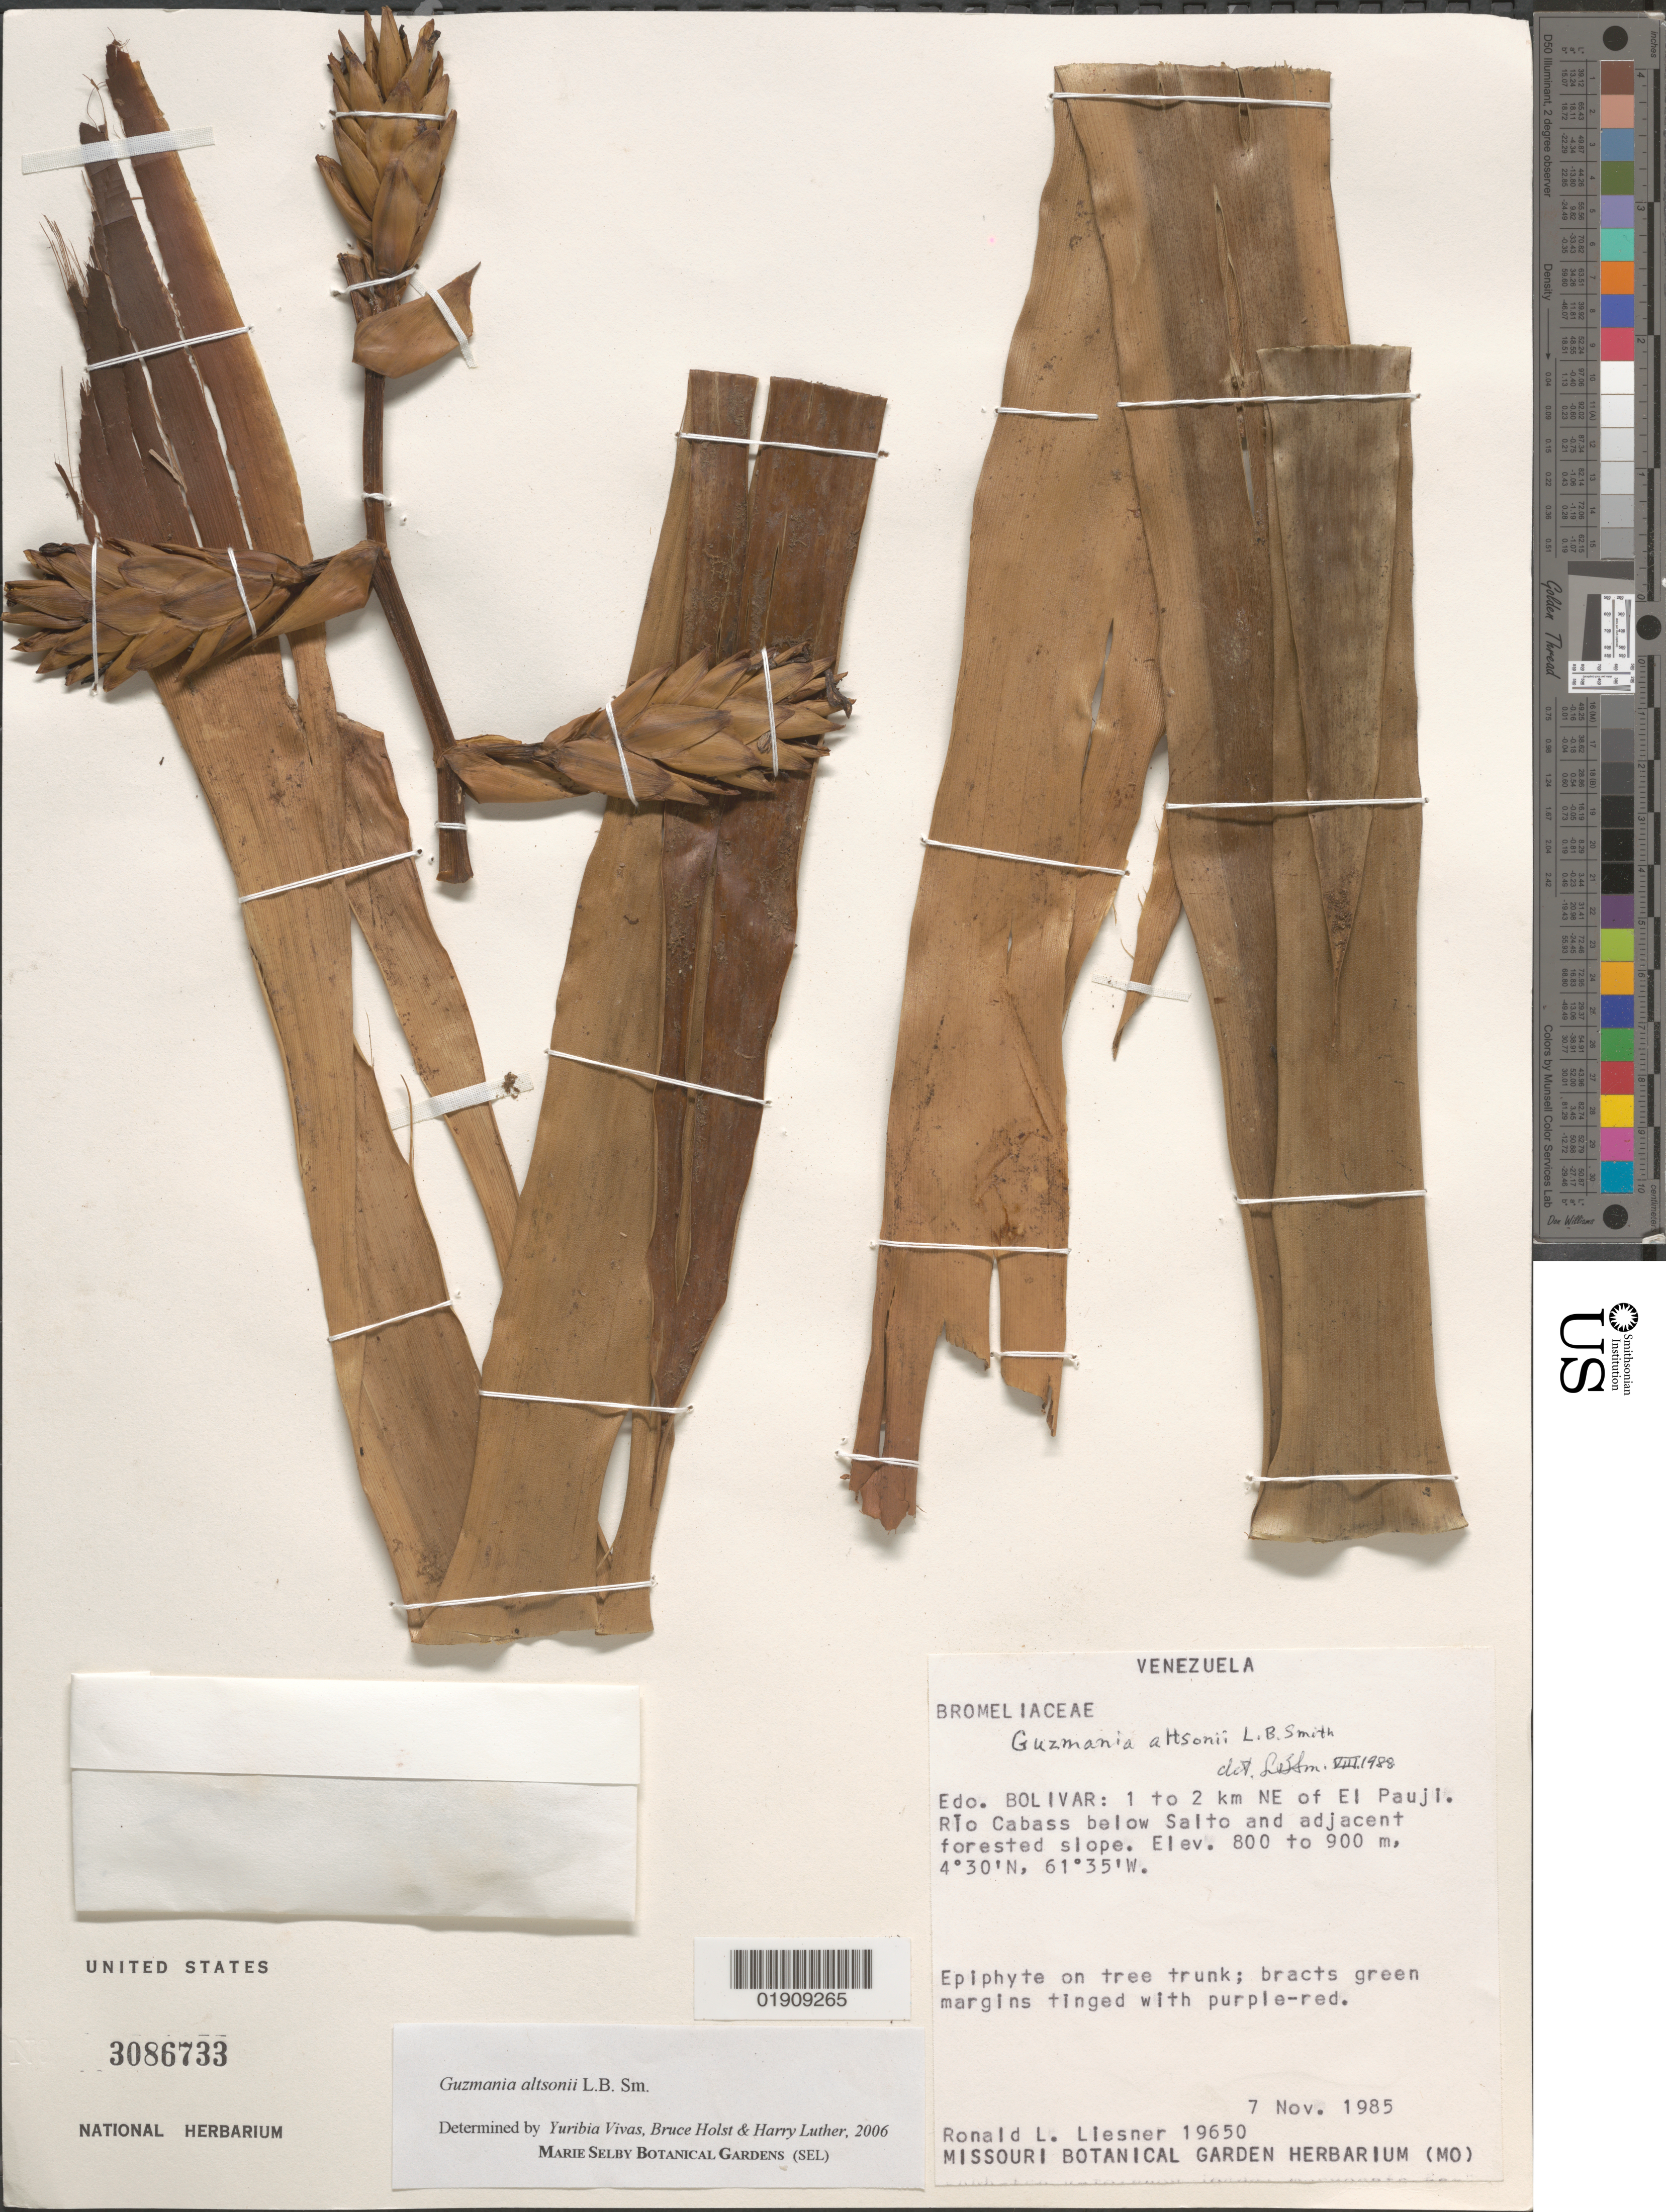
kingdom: Plantae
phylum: Tracheophyta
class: Liliopsida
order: Poales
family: Bromeliaceae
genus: Guzmania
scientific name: Guzmania altsonii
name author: L.B. Sm.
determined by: Vivas, Yuribia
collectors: R. L. Liesner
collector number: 19650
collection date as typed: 7-Nov-85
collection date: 1985-11-07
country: Venezuela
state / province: Bolívar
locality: El Pauji, 1-2 km west of; Río Cabass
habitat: forested slope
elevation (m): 800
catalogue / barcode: US 3086733